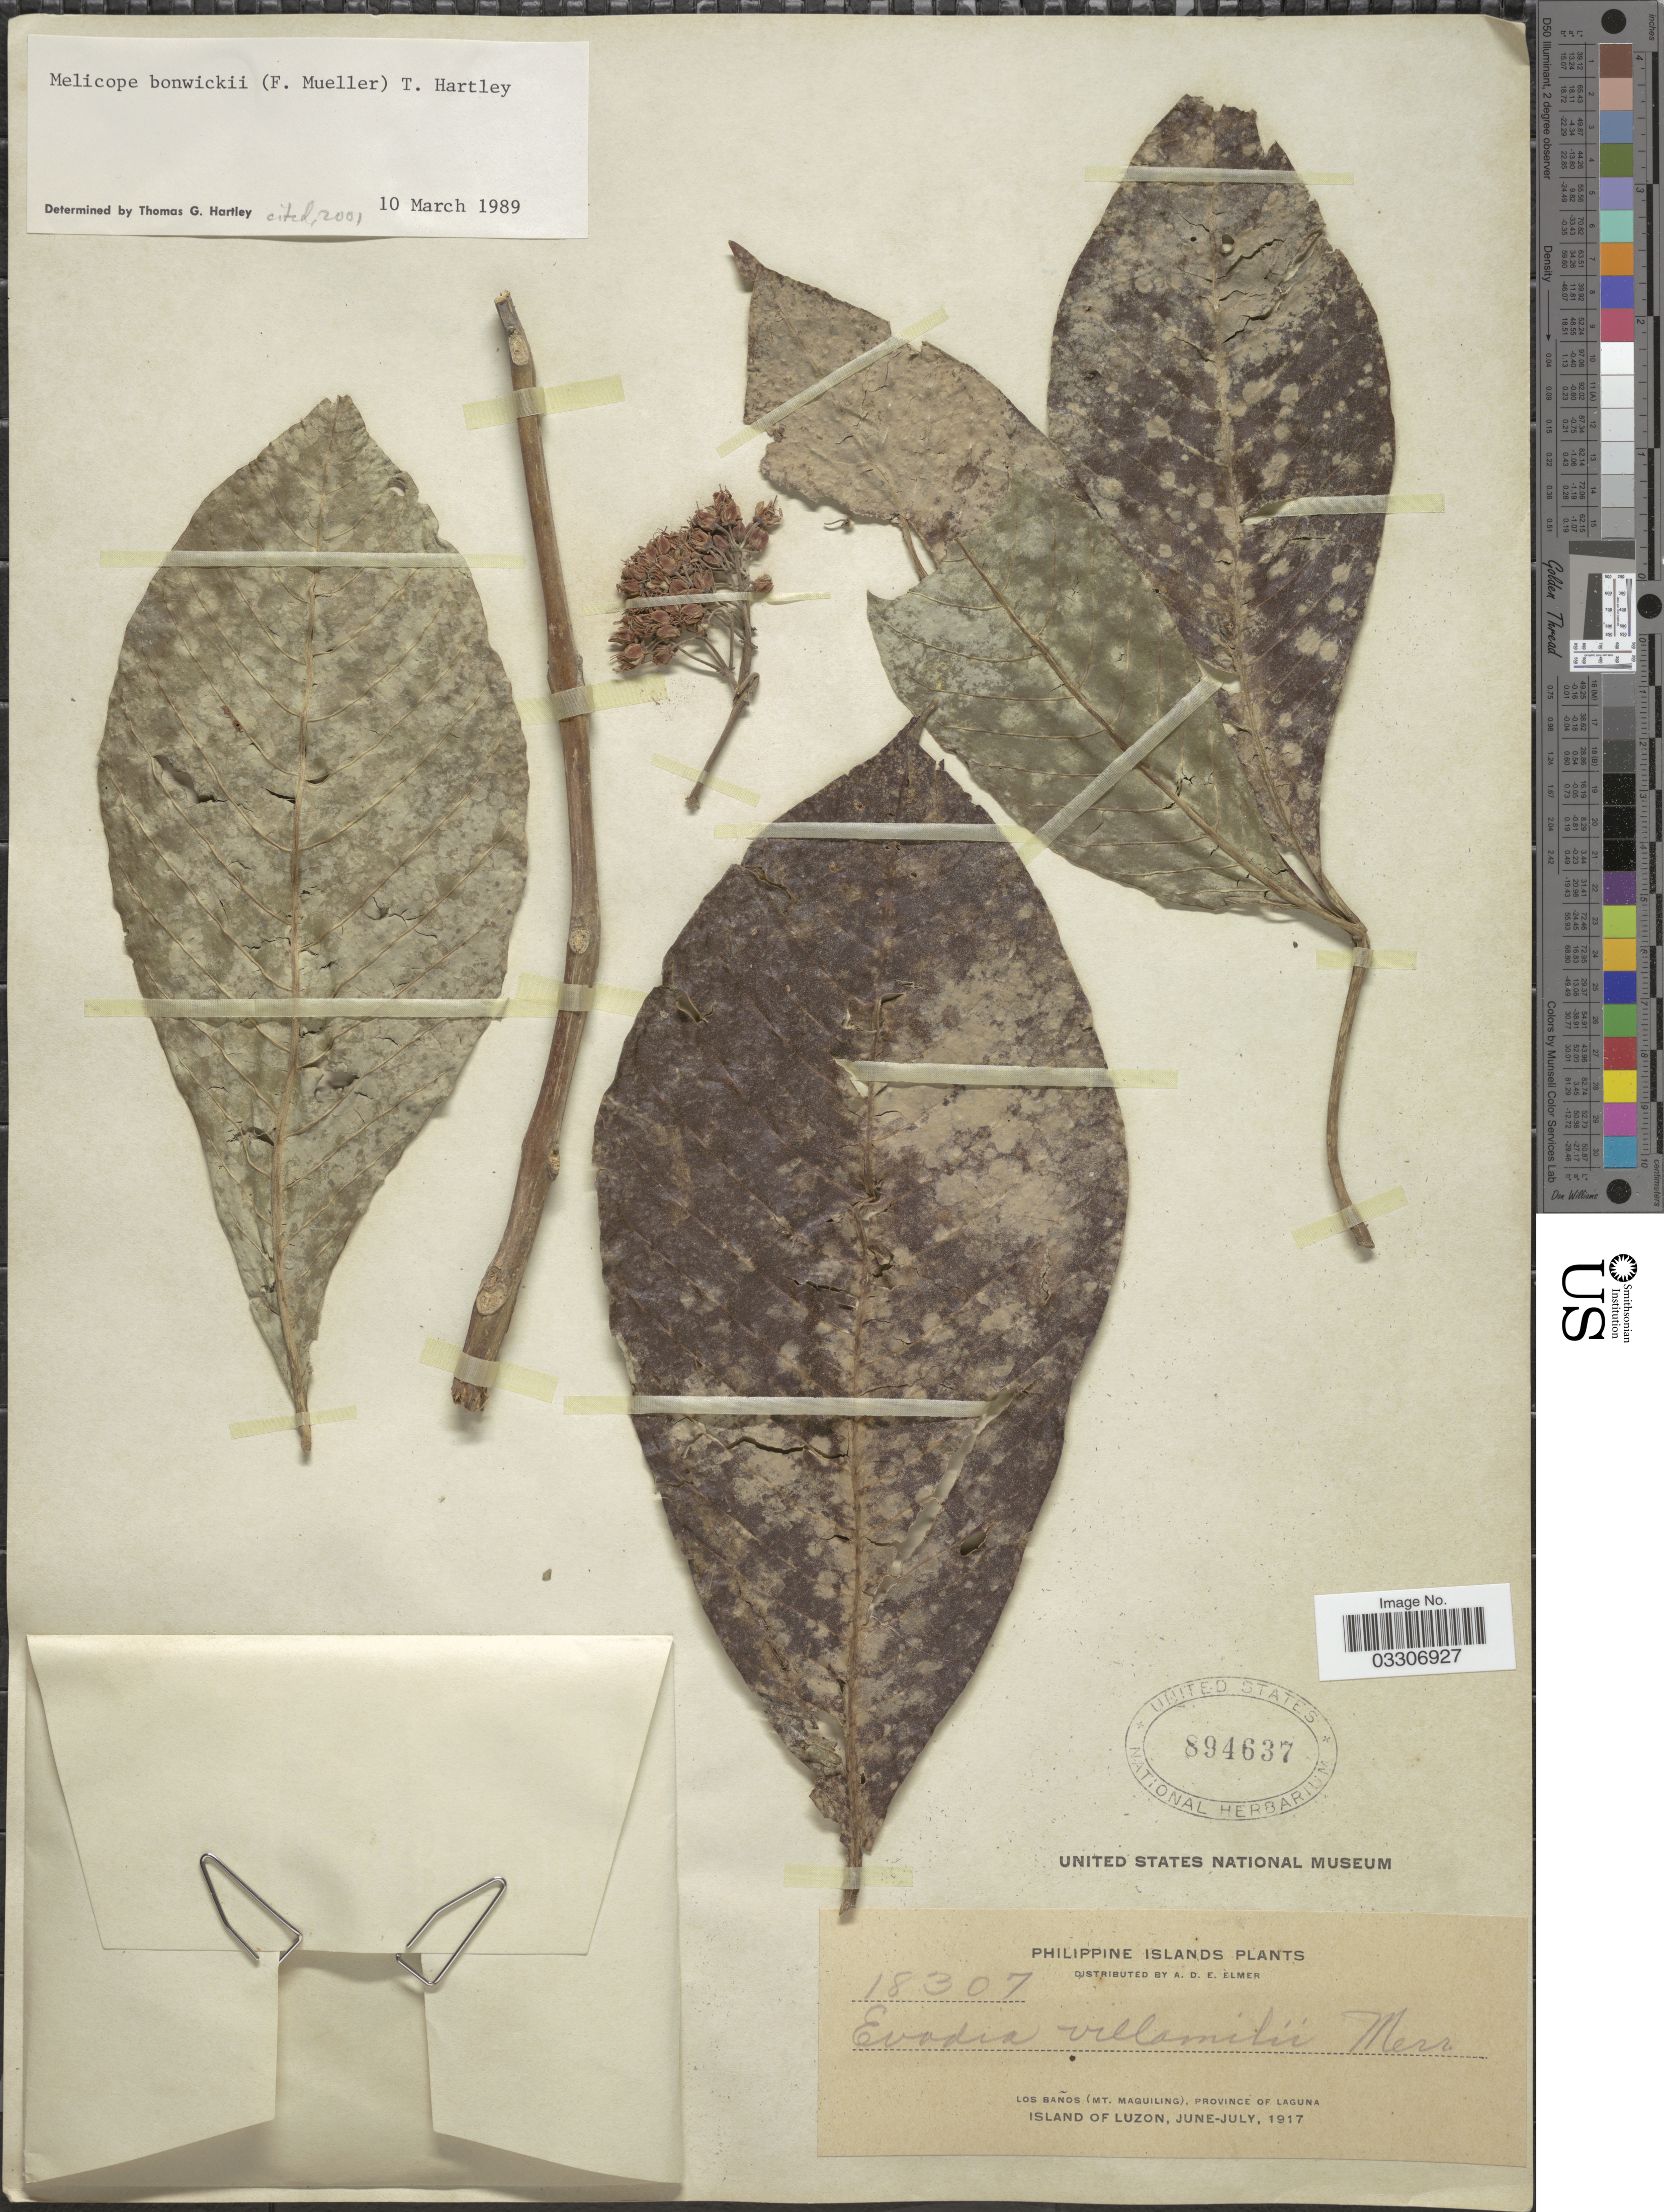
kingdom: Plantae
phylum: Tracheophyta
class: Magnoliopsida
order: Sapindales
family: Rutaceae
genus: Melicope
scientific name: Melicope bonwickii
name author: (F. Muell.) T.G. Hartley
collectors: A. D. E. Elmer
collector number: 18307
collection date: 1917-06/1917-07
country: Philippines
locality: Los Baños (Mt. Maquiling), Province of Laguna.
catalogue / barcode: US 894637